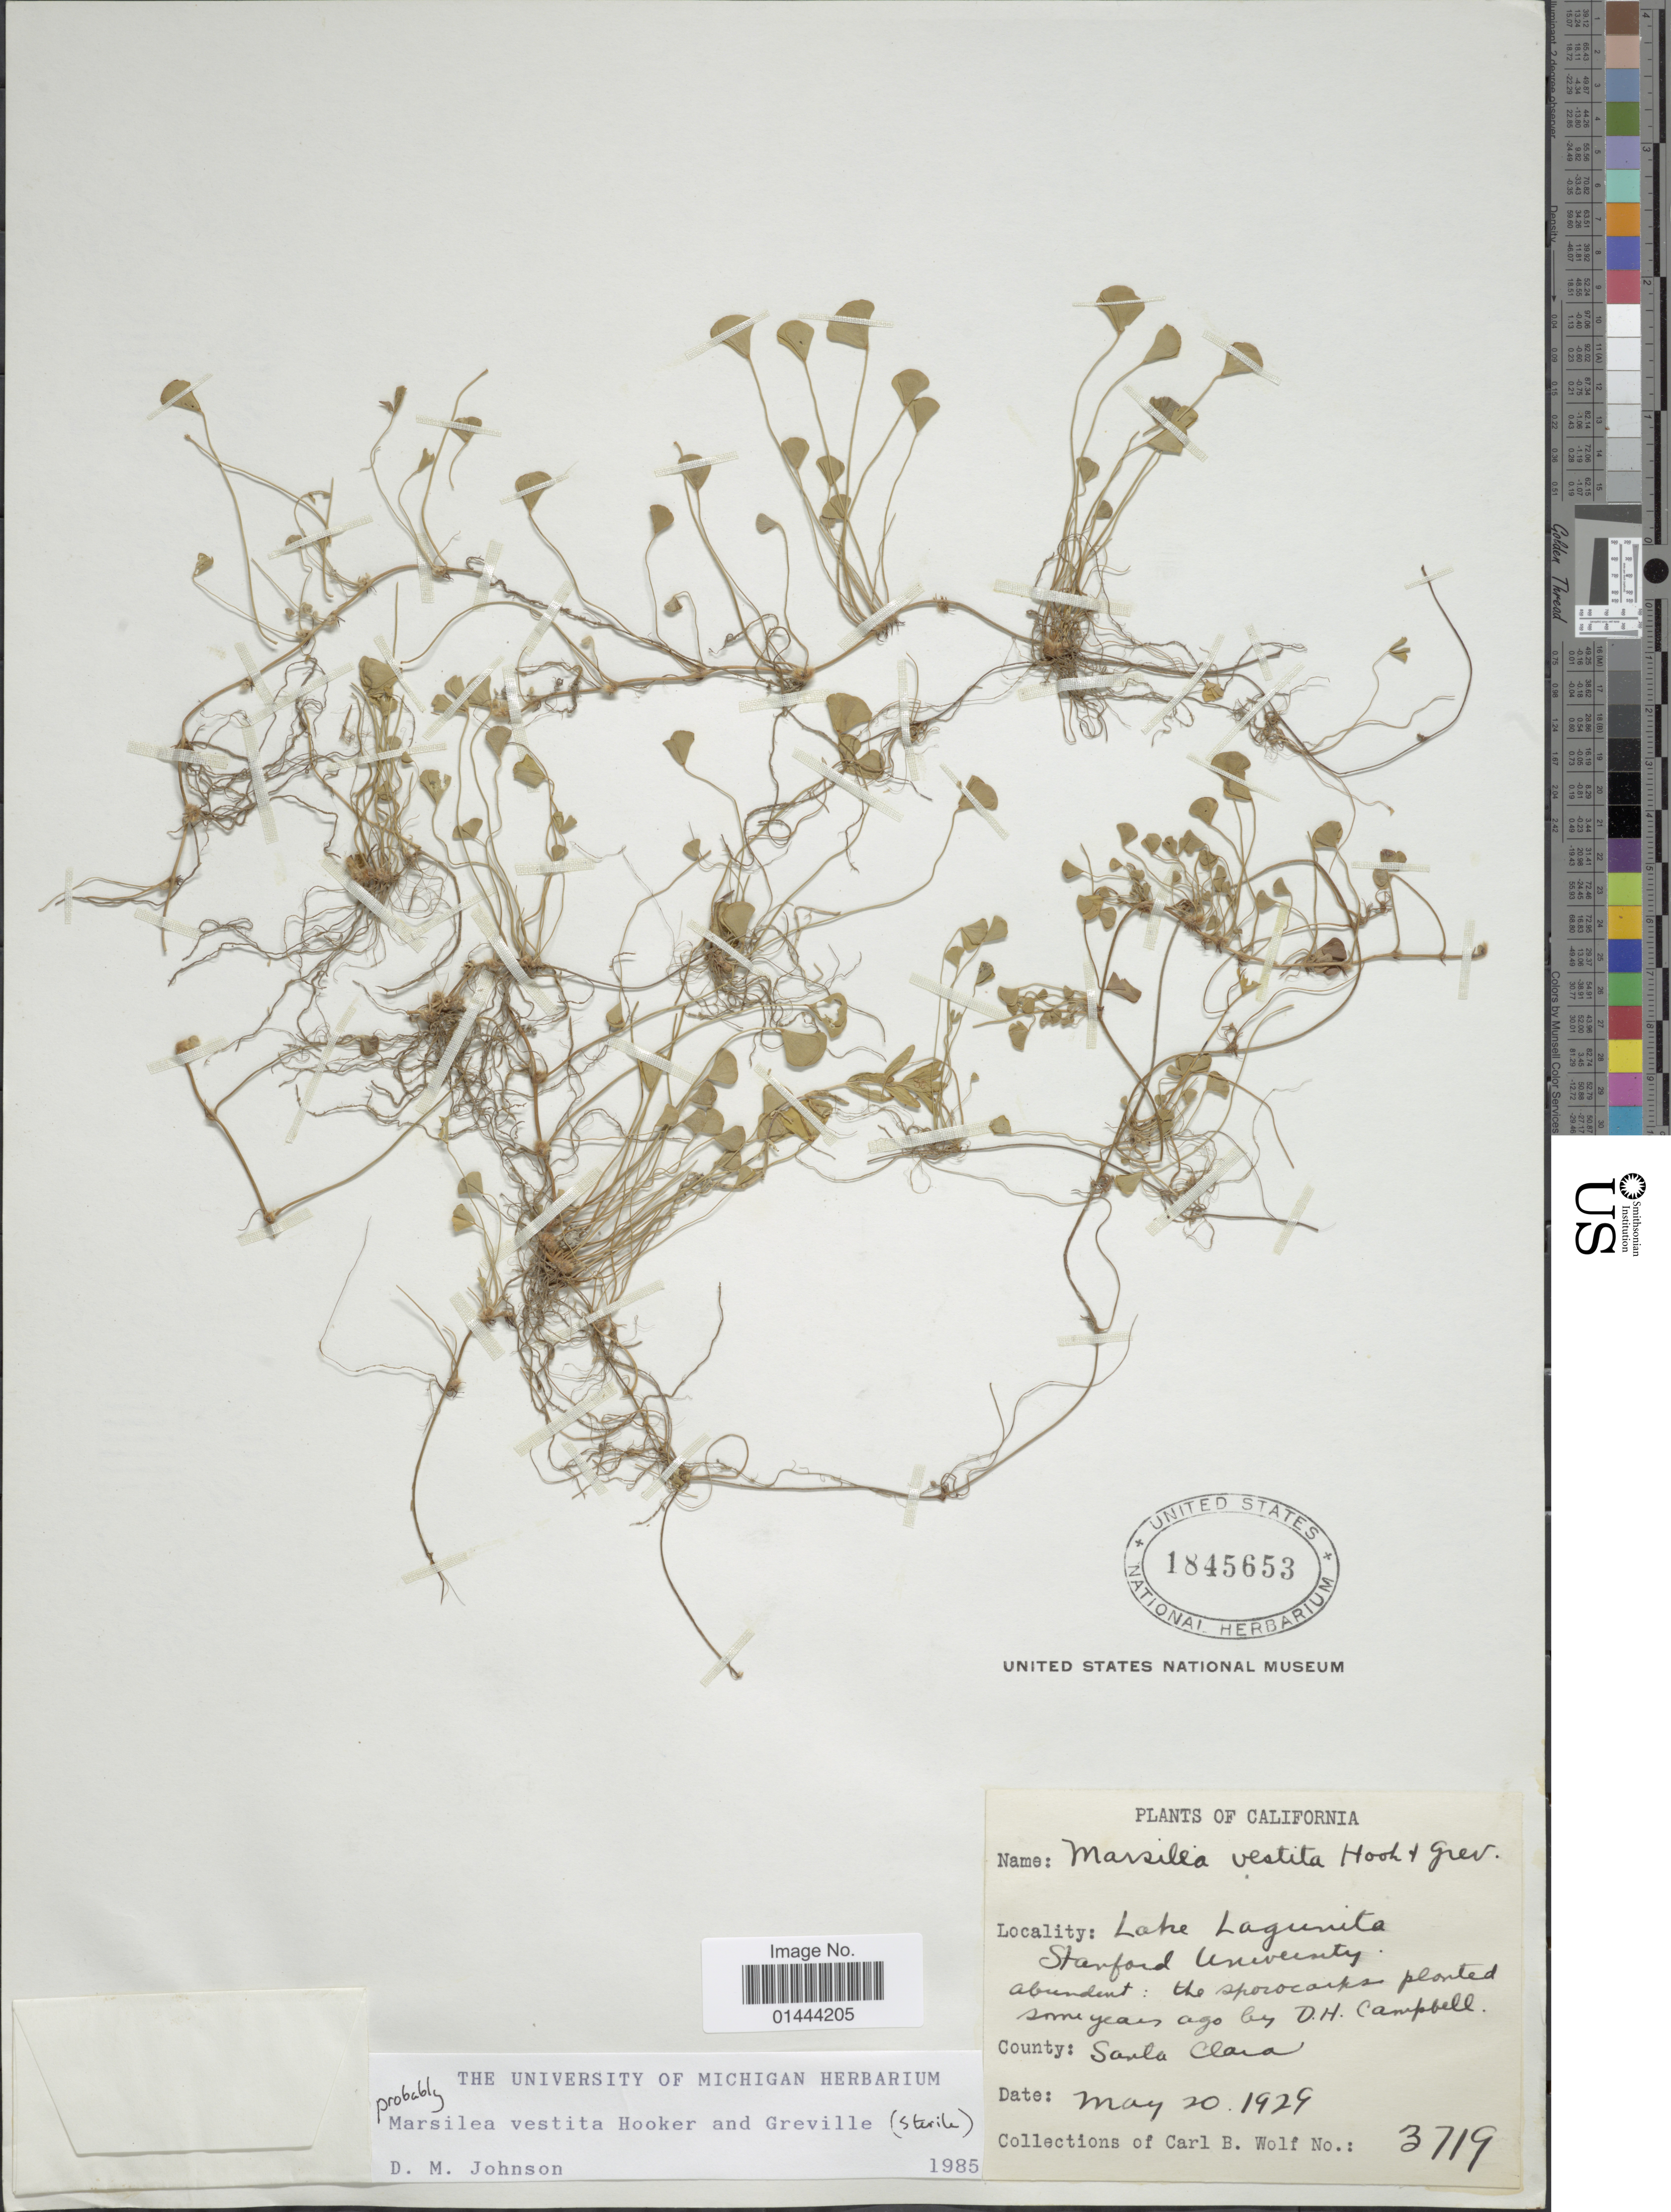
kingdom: Plantae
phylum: Tracheophyta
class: Polypodiopsida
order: Salviniales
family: Marsileaceae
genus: Marsilea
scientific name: Marsilea vestita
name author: Hook. & Grev.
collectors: C. B. Wolf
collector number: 3719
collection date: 1929-05-20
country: United States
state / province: California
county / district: Santa Clara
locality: Lake Lagunita, Stanford University, County: Santa Clara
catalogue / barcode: US 1845653